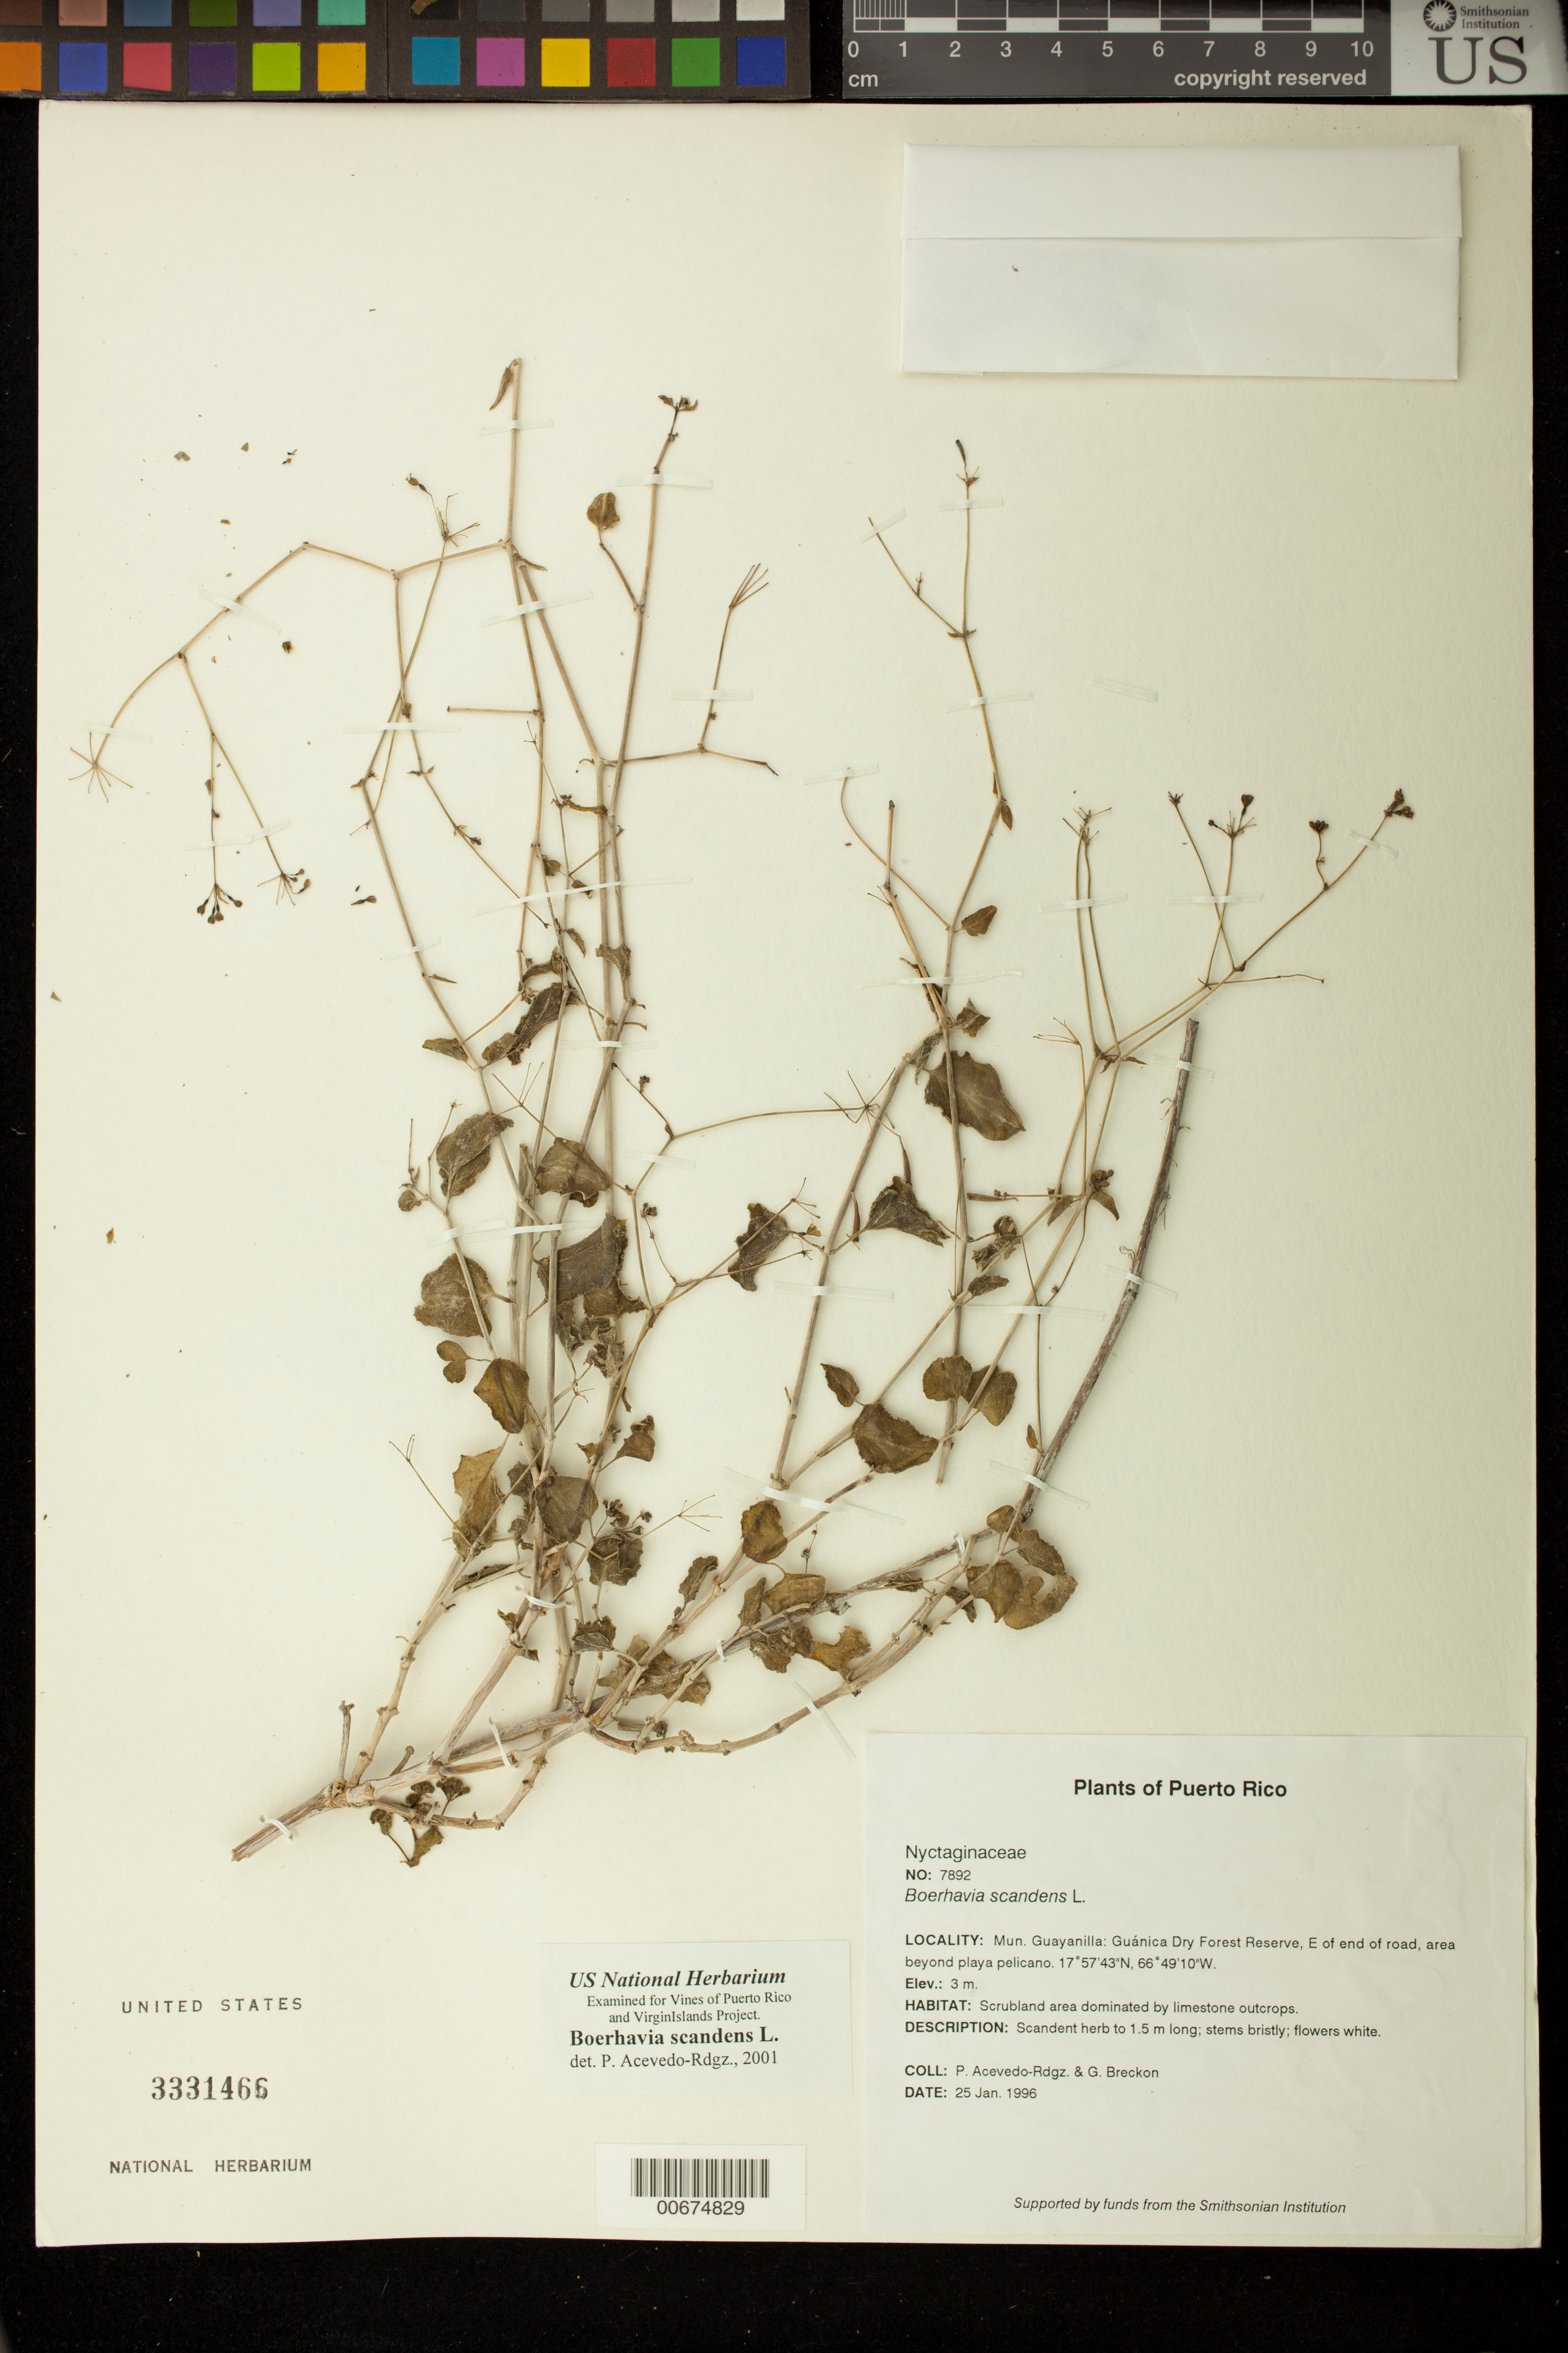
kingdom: Plantae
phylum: Tracheophyta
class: Magnoliopsida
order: Caryophyllales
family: Nyctaginaceae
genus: Boerhavia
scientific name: Boerhavia scandens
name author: L.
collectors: P. Acevedo-Rodr. & G. J. Breckon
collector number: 7892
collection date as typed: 25 Jan 1996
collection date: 1996-01-25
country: Puerto Rico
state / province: Guánica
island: Puerto Rico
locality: Guánica; Guánica Forest Reserve, E of end of road, area beyond playa pelicano.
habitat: Scrubland area dominated by limestone outcrops.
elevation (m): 3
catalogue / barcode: US 3331466